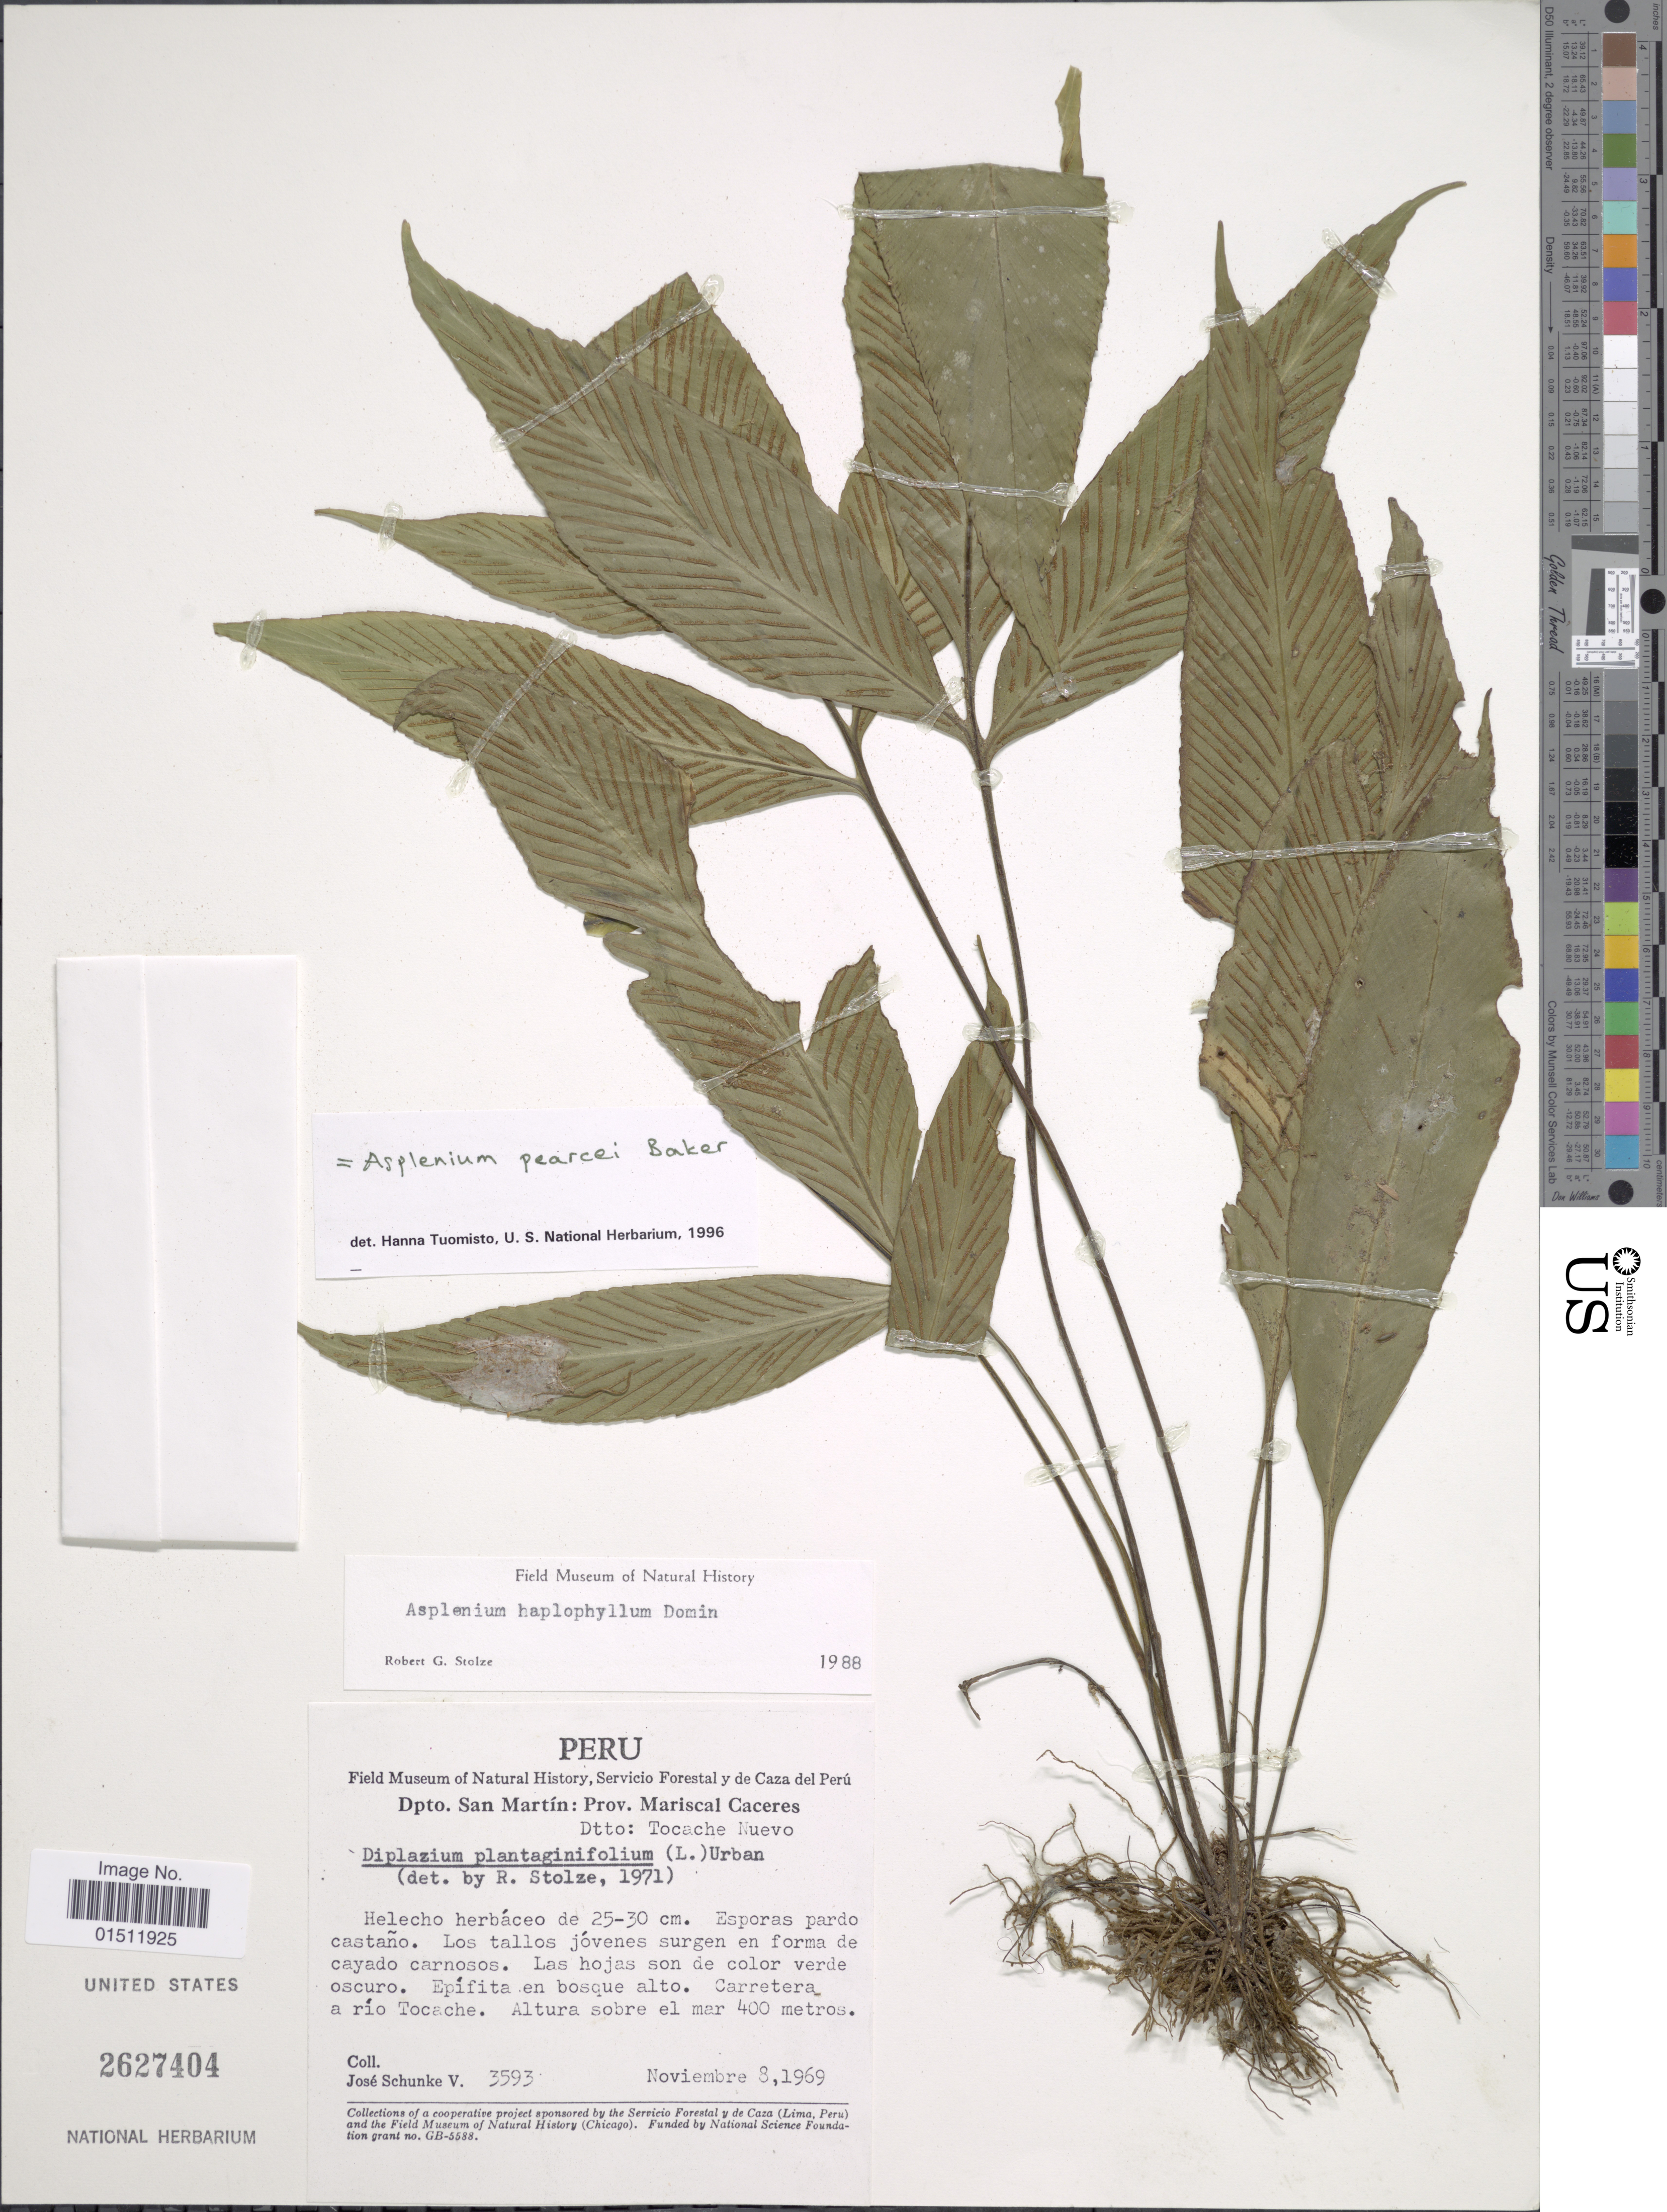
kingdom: Plantae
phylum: Tracheophyta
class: Polypodiopsida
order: Polypodiales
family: Aspleniaceae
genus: Asplenium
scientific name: Asplenium pearcei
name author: Baker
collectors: J. Schunke Vigo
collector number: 3593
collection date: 1969-11-08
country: Peru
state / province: San Martín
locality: Prov. Mariscal Caceres.Dtto:Tocache Nuevo.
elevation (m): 400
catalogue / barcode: US 2627404